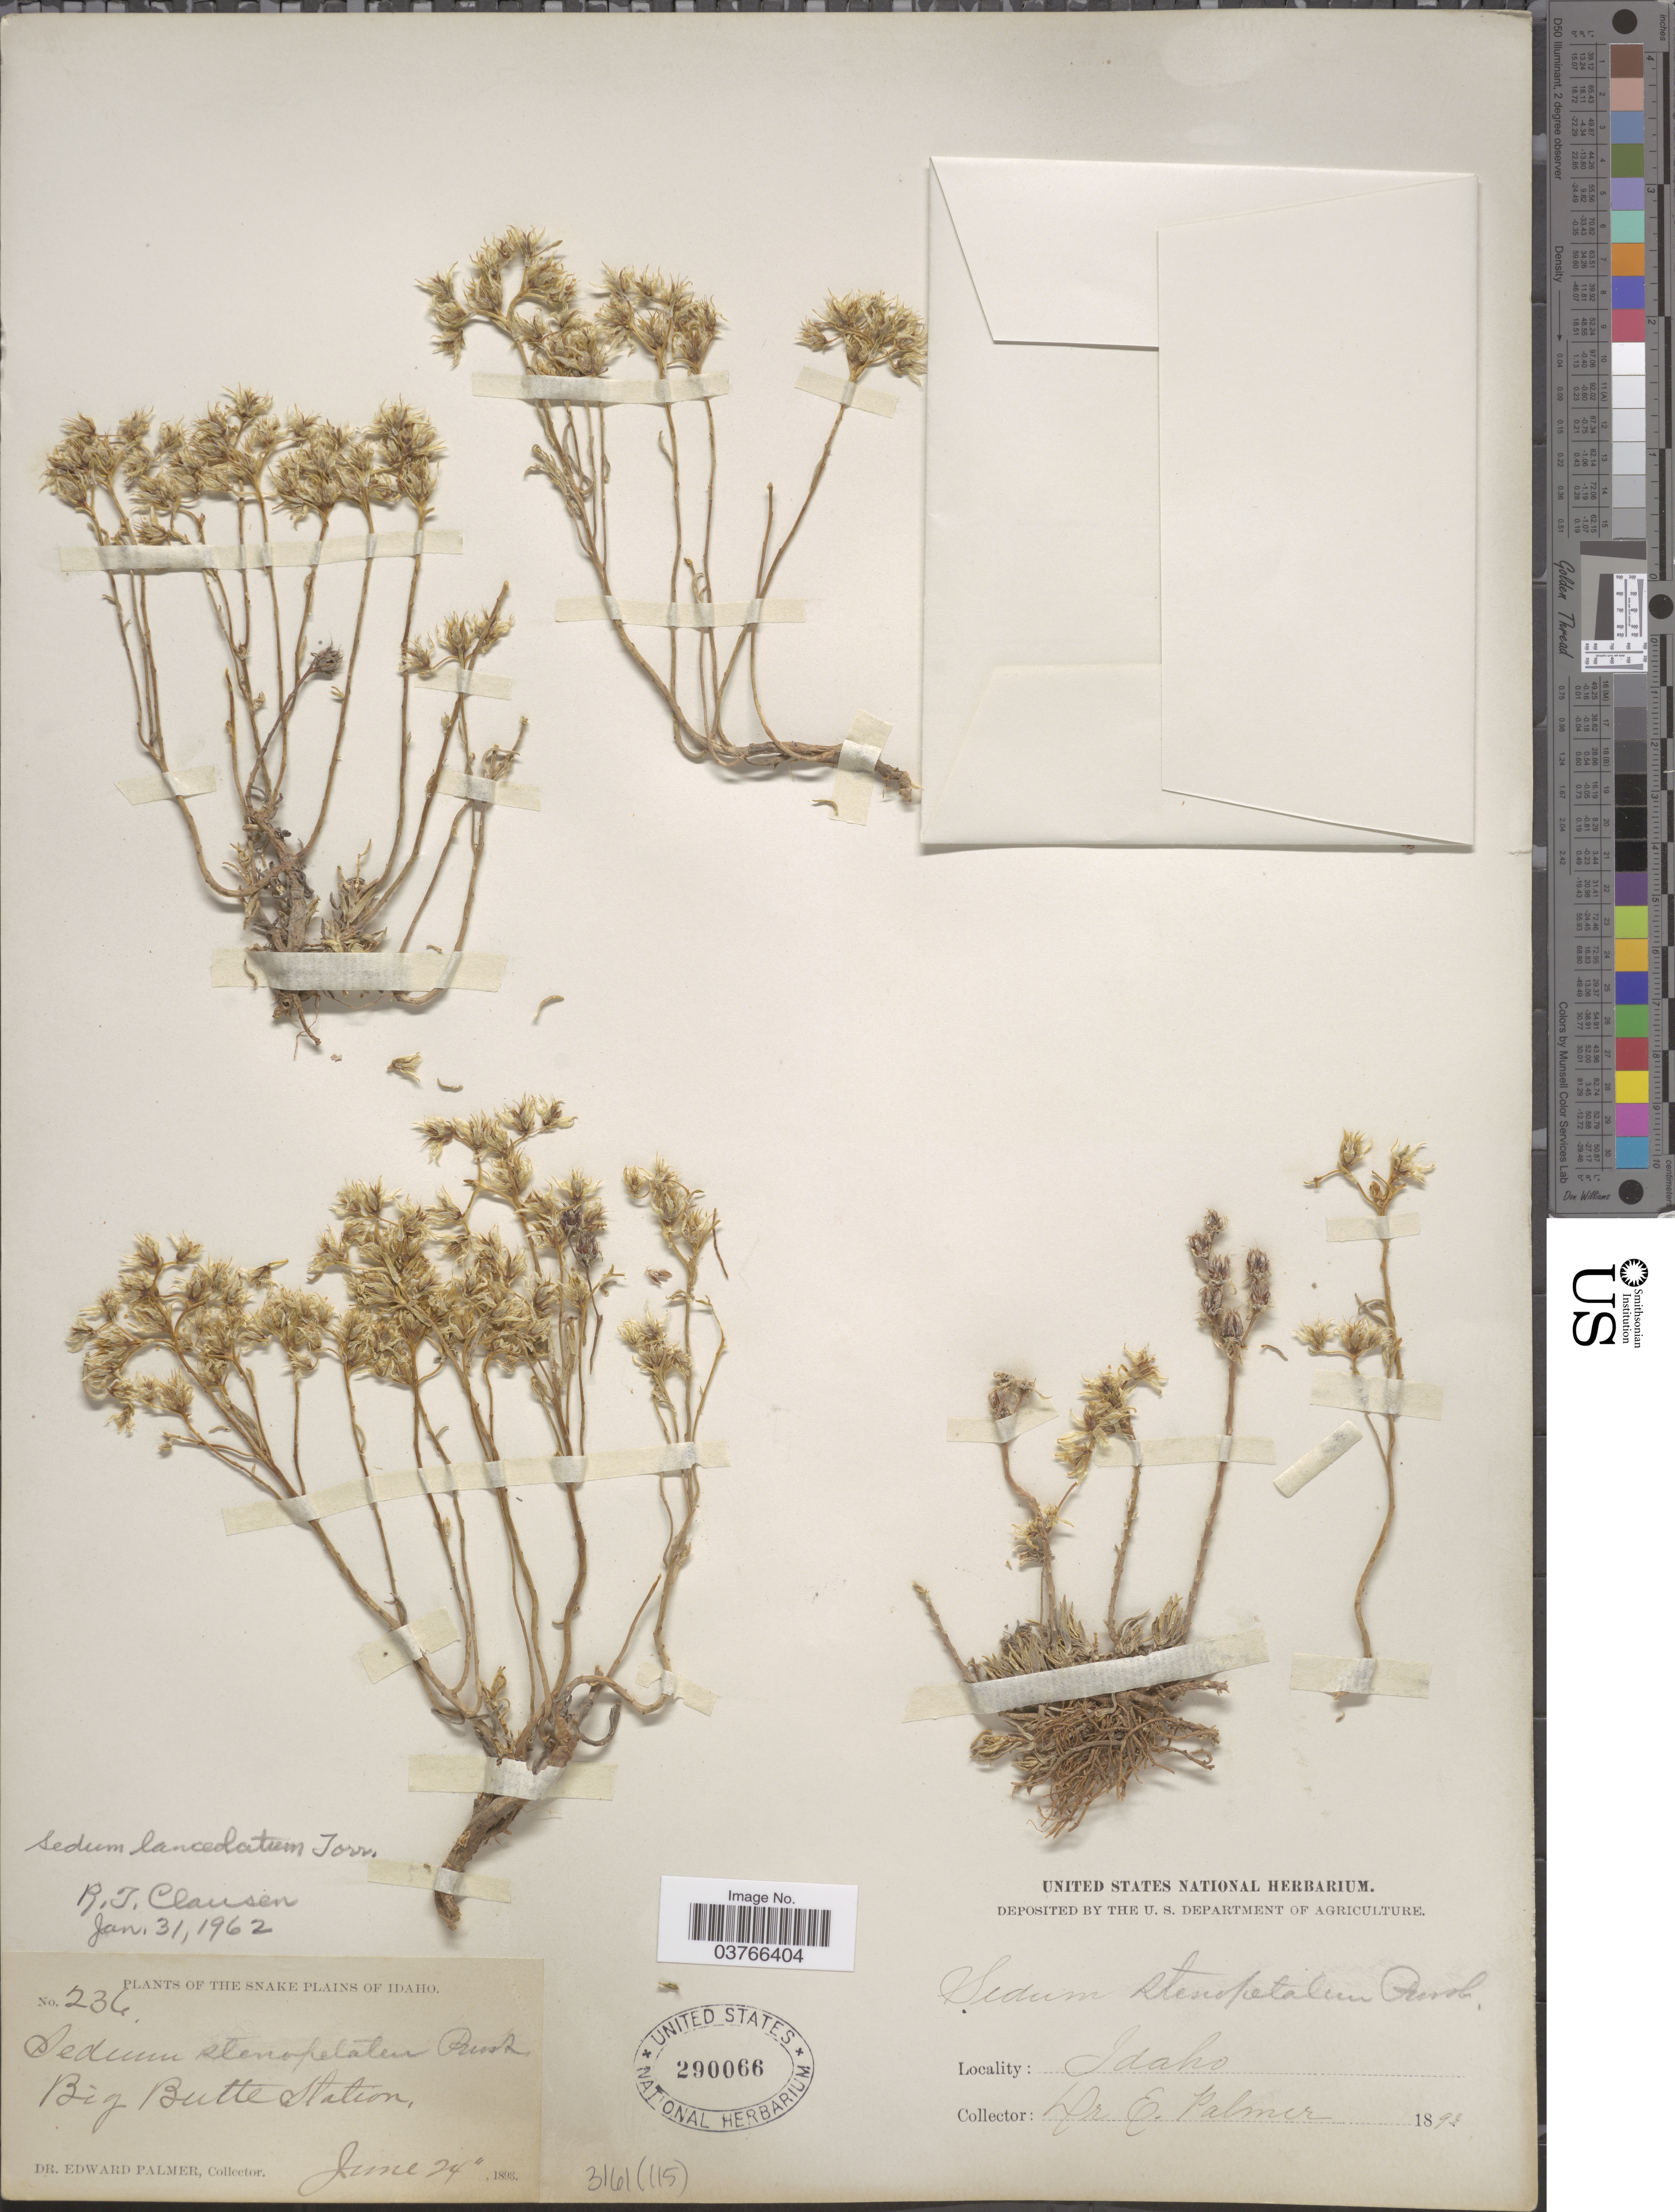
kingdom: Plantae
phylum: Tracheophyta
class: Magnoliopsida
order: Saxifragales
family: Crassulaceae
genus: Sedum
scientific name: Sedum lanceolatum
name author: Torr.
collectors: E. Palmer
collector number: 236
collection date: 1893-06-24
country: United States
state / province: Idaho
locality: The Snake Plains of Idaho. Big Butte Station.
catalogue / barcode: US 290066